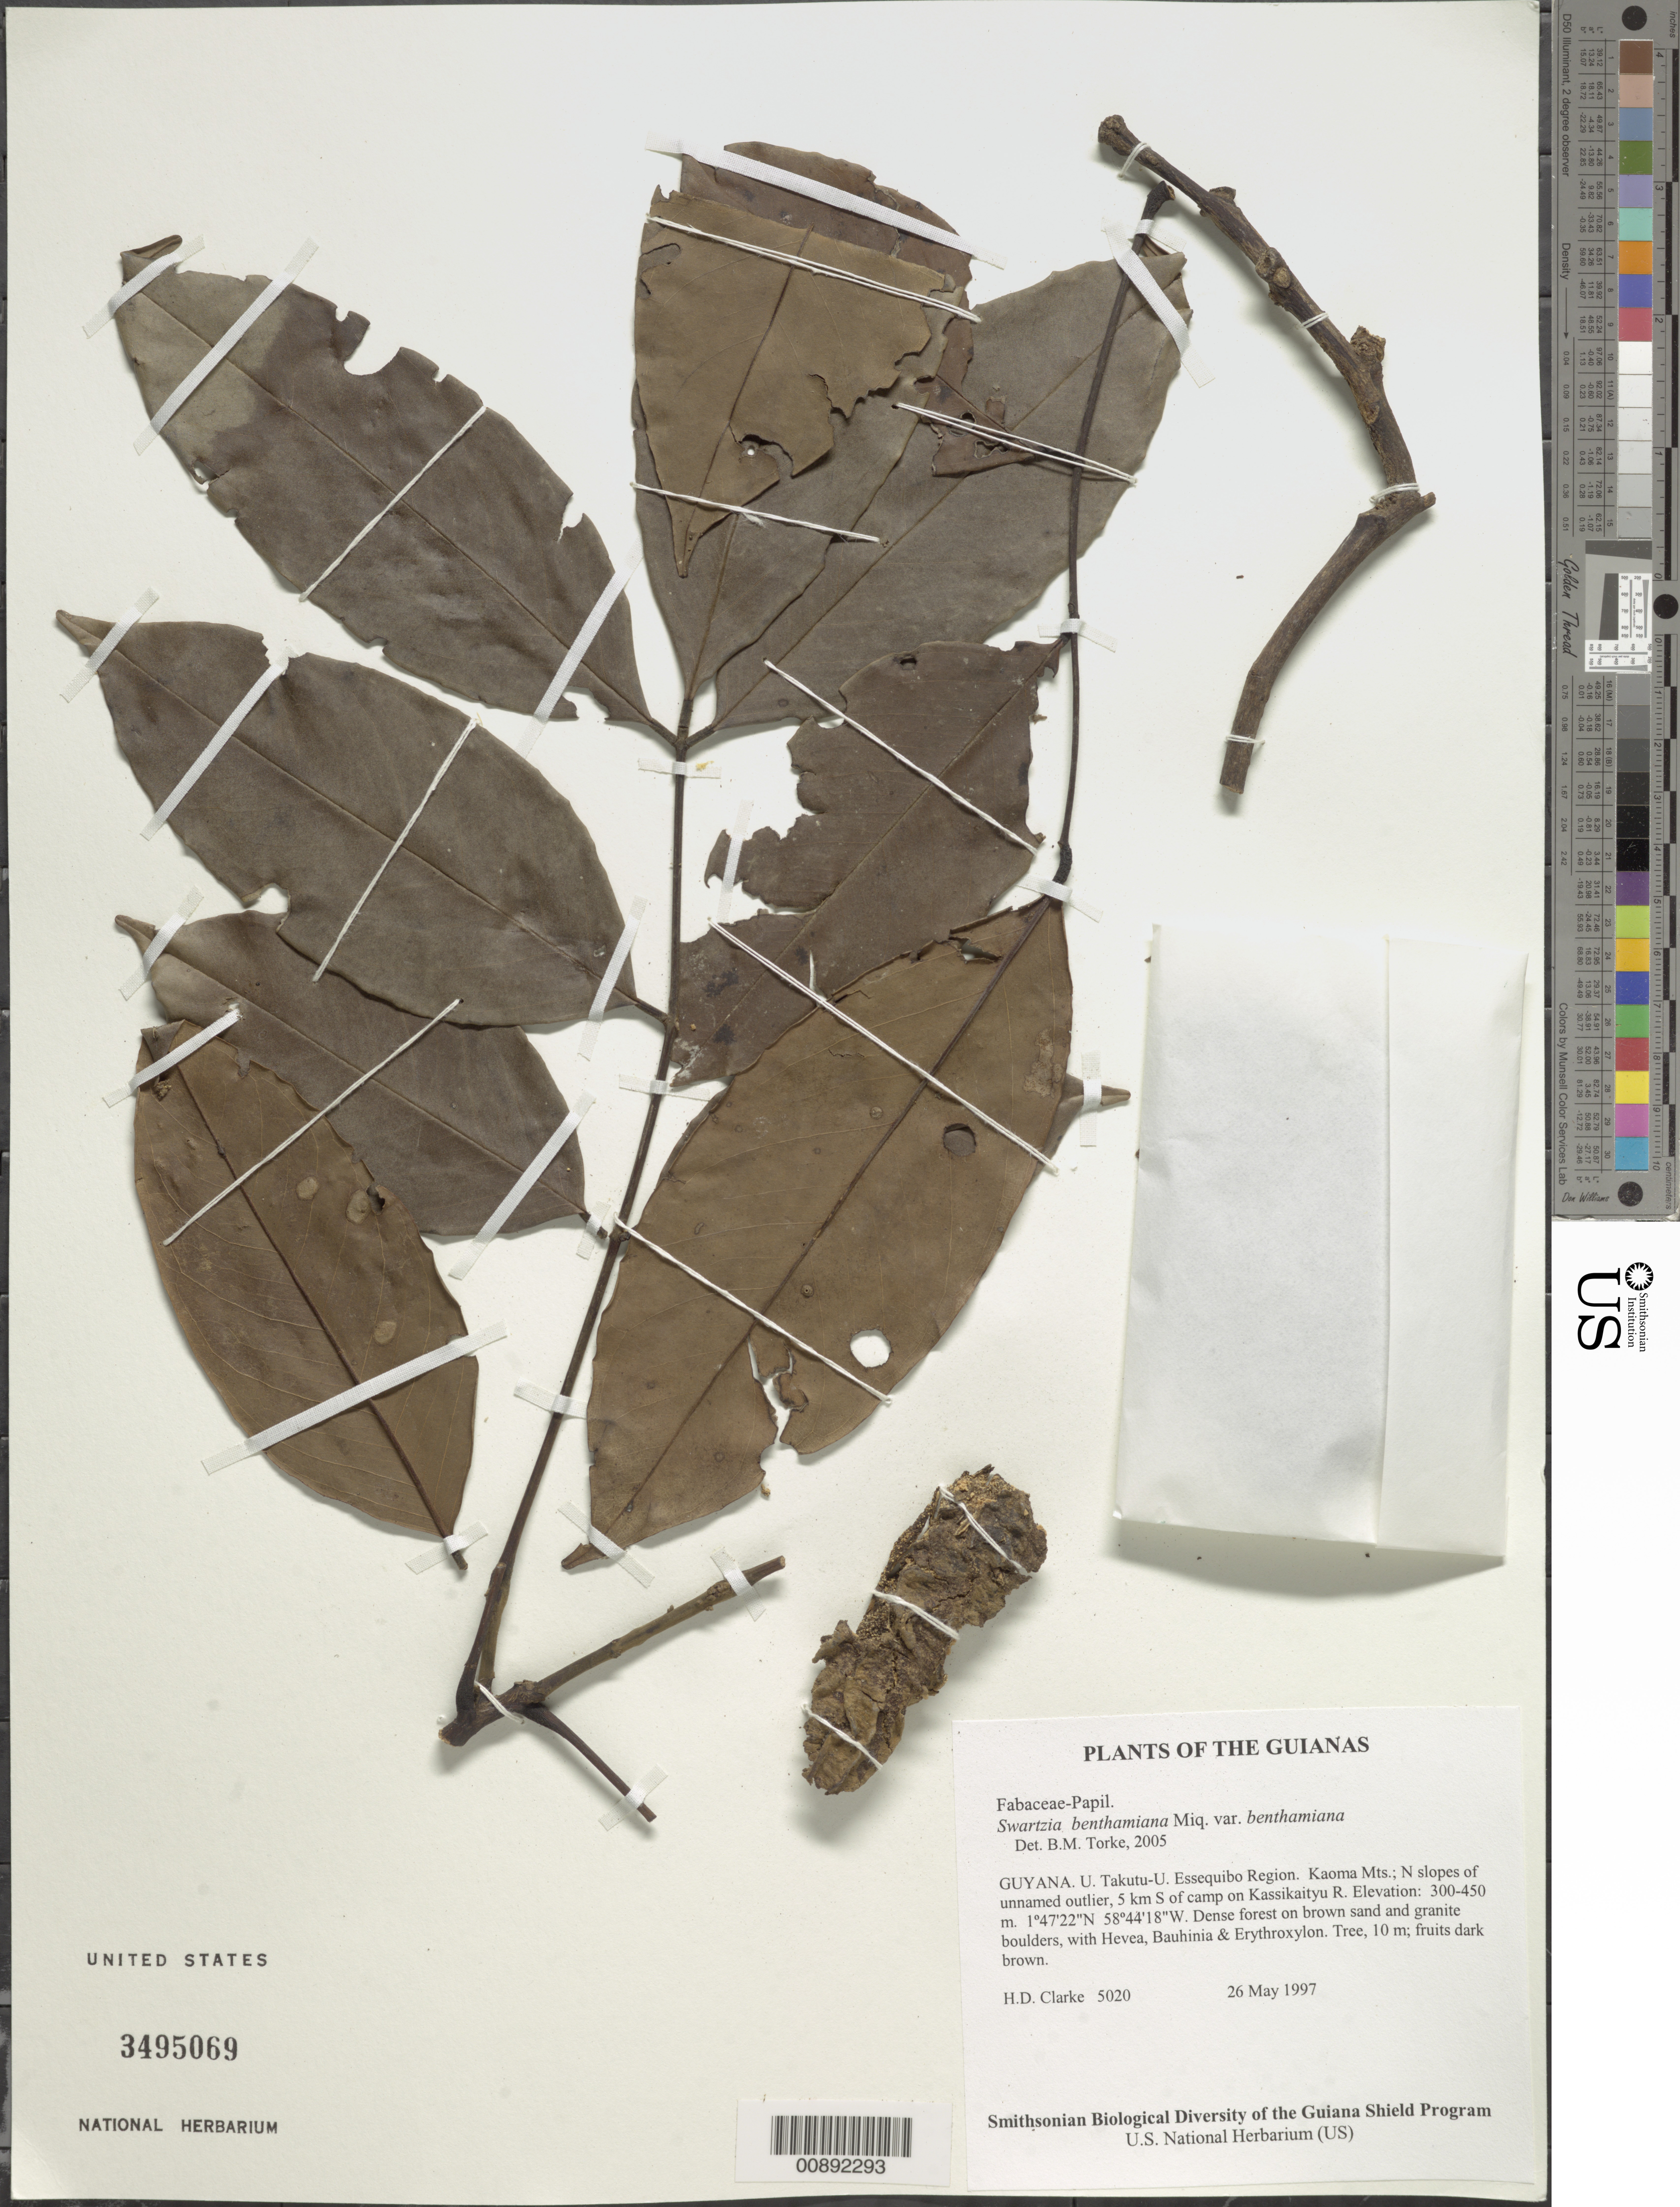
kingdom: Plantae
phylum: Tracheophyta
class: Magnoliopsida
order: Fabales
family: Fabaceae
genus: Swartzia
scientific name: Swartzia benthamiana var. benthamiana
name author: Miq.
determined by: Torke, B. M., (MO)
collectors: H. D. Clarke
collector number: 5020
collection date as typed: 26 May 1997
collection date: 1997-05-26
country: Guyana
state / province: U. Takutu-U. Essequibo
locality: Kaoma Mts.; N slopes of unnamed outlier, 5 km S of camp on Kassikaityu R.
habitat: Dense forest on brown sand and granite boulders, with Hevea, Bauhinia & Erythroxylum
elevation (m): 300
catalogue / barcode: US 3495069